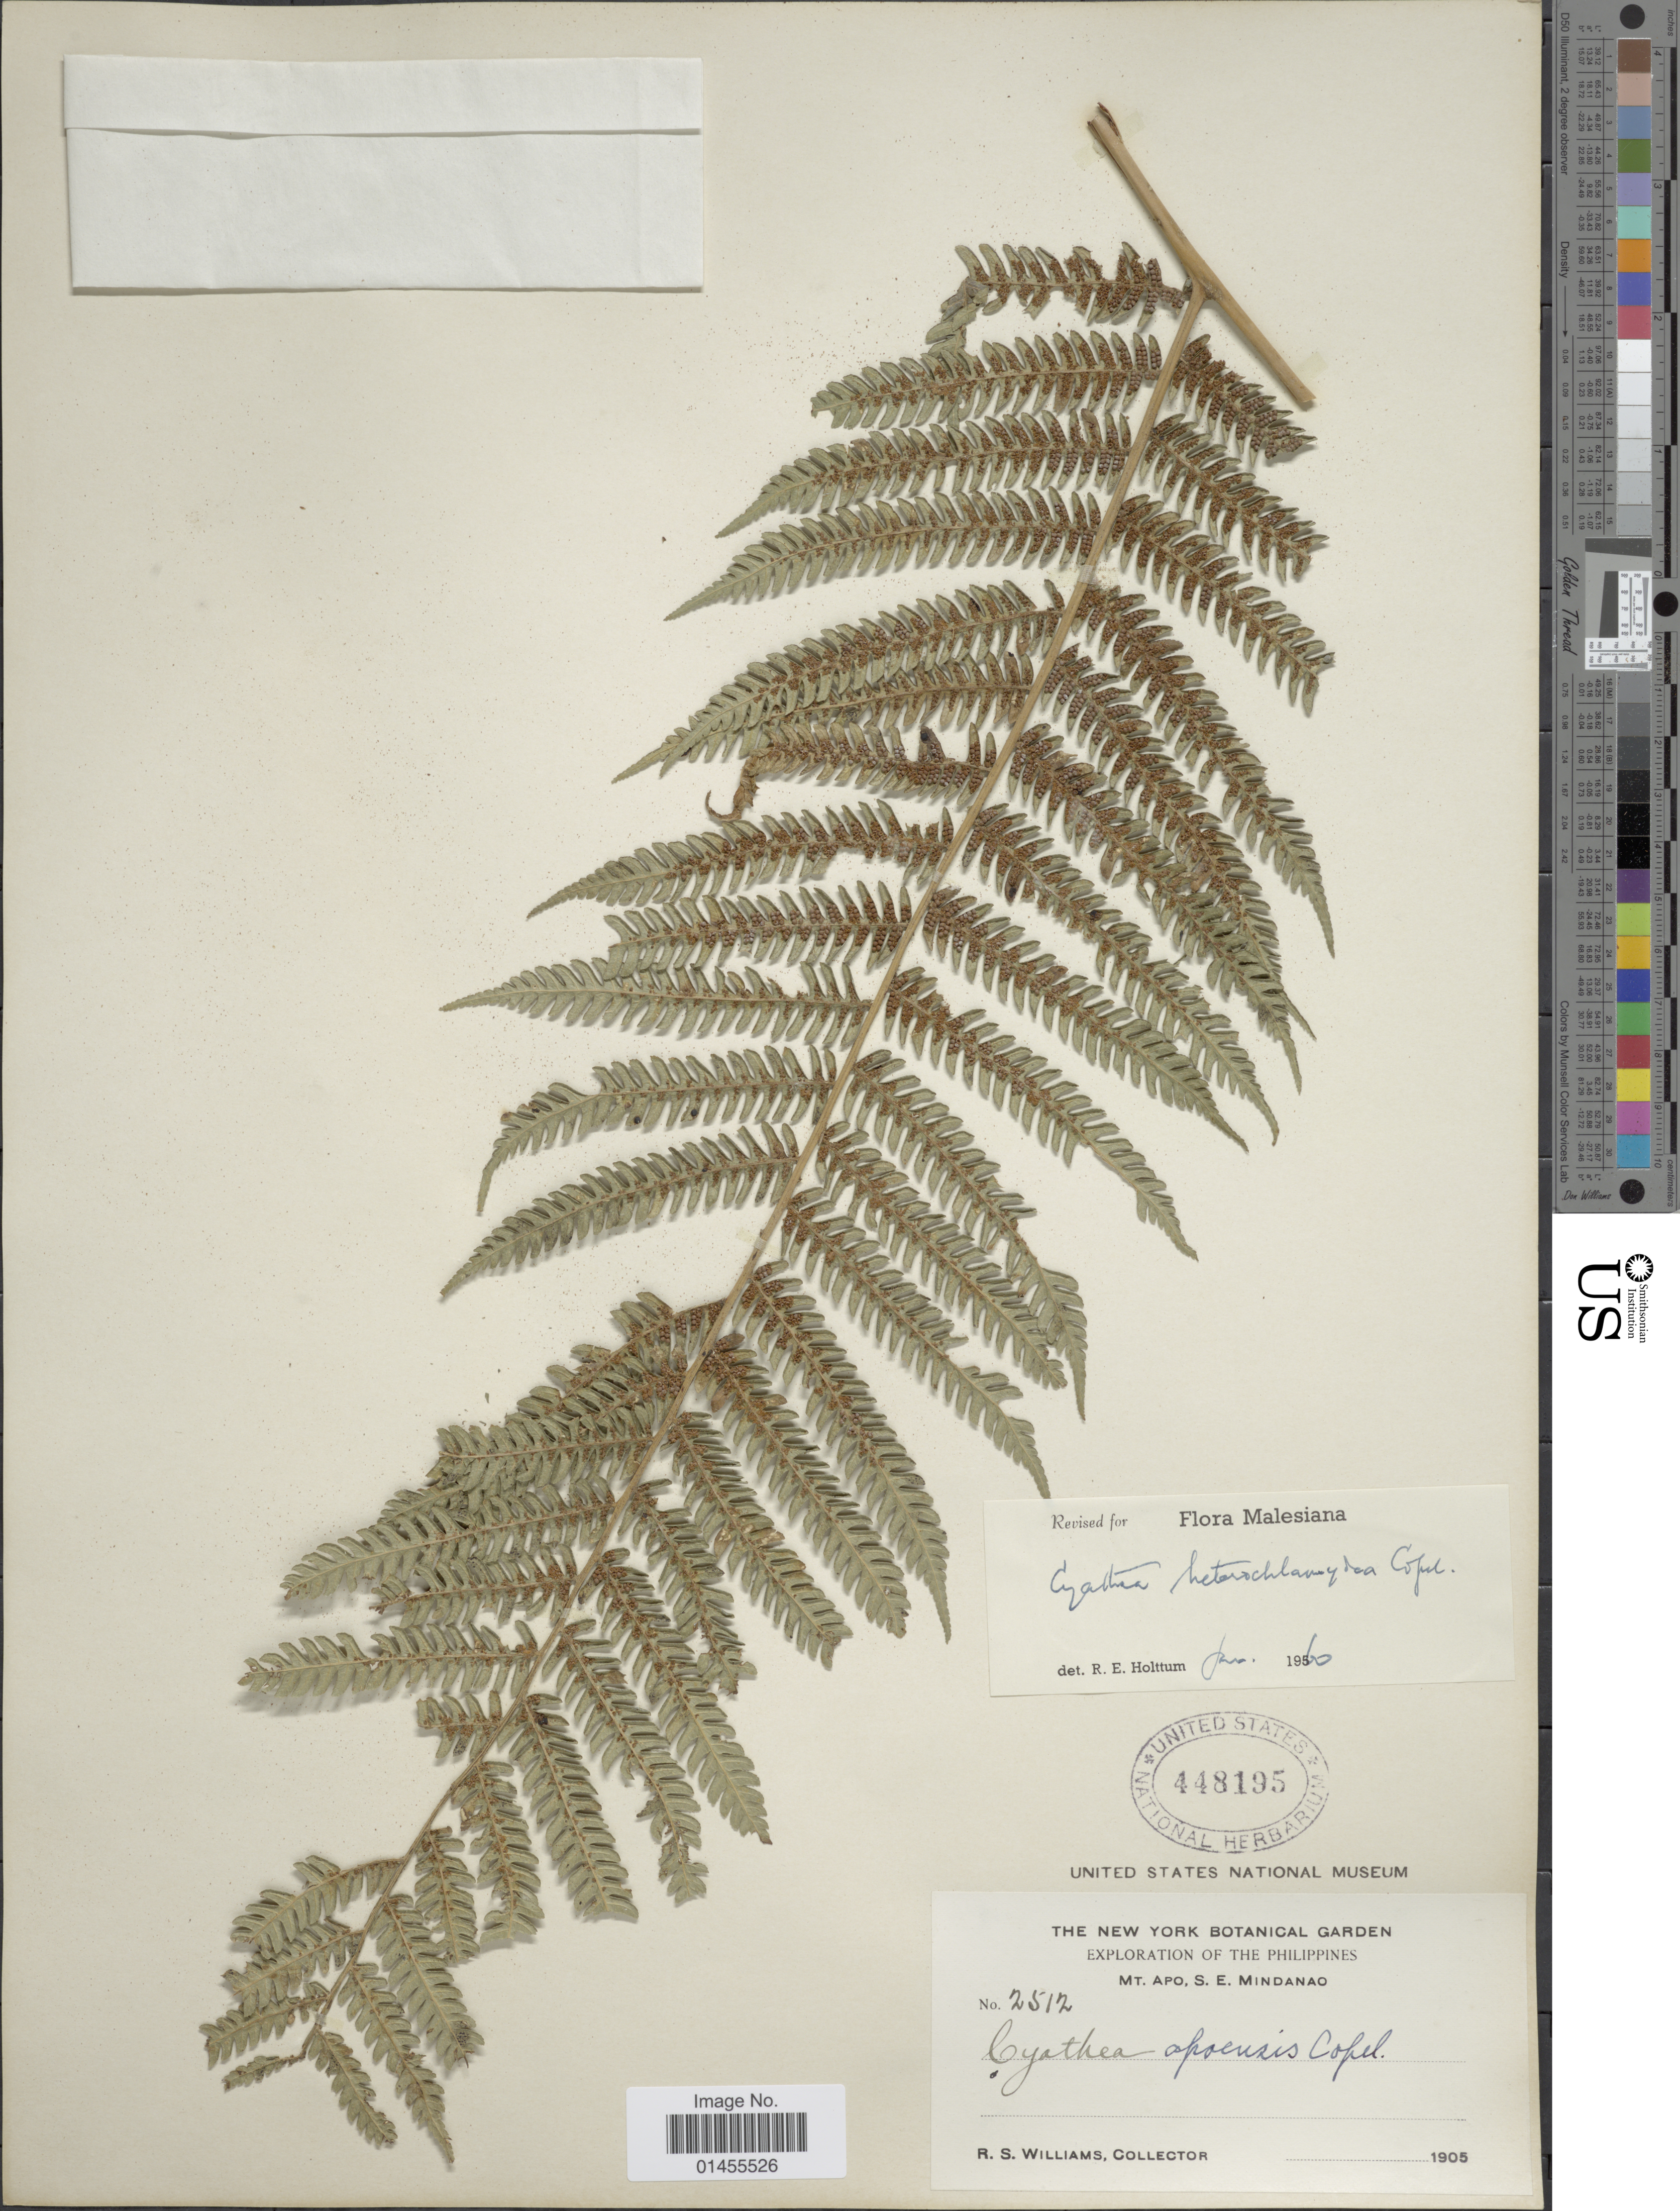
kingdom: Plantae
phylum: Tracheophyta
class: Polypodiopsida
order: Cyatheales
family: Cyatheaceae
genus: Alsophila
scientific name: Alsophila heterochlamydea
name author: (Copel.) R.M. Tryon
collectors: R. S. Williams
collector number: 2512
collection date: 1905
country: Philippines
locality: Mt. Apo, S.E. Mindanao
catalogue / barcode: US 448195